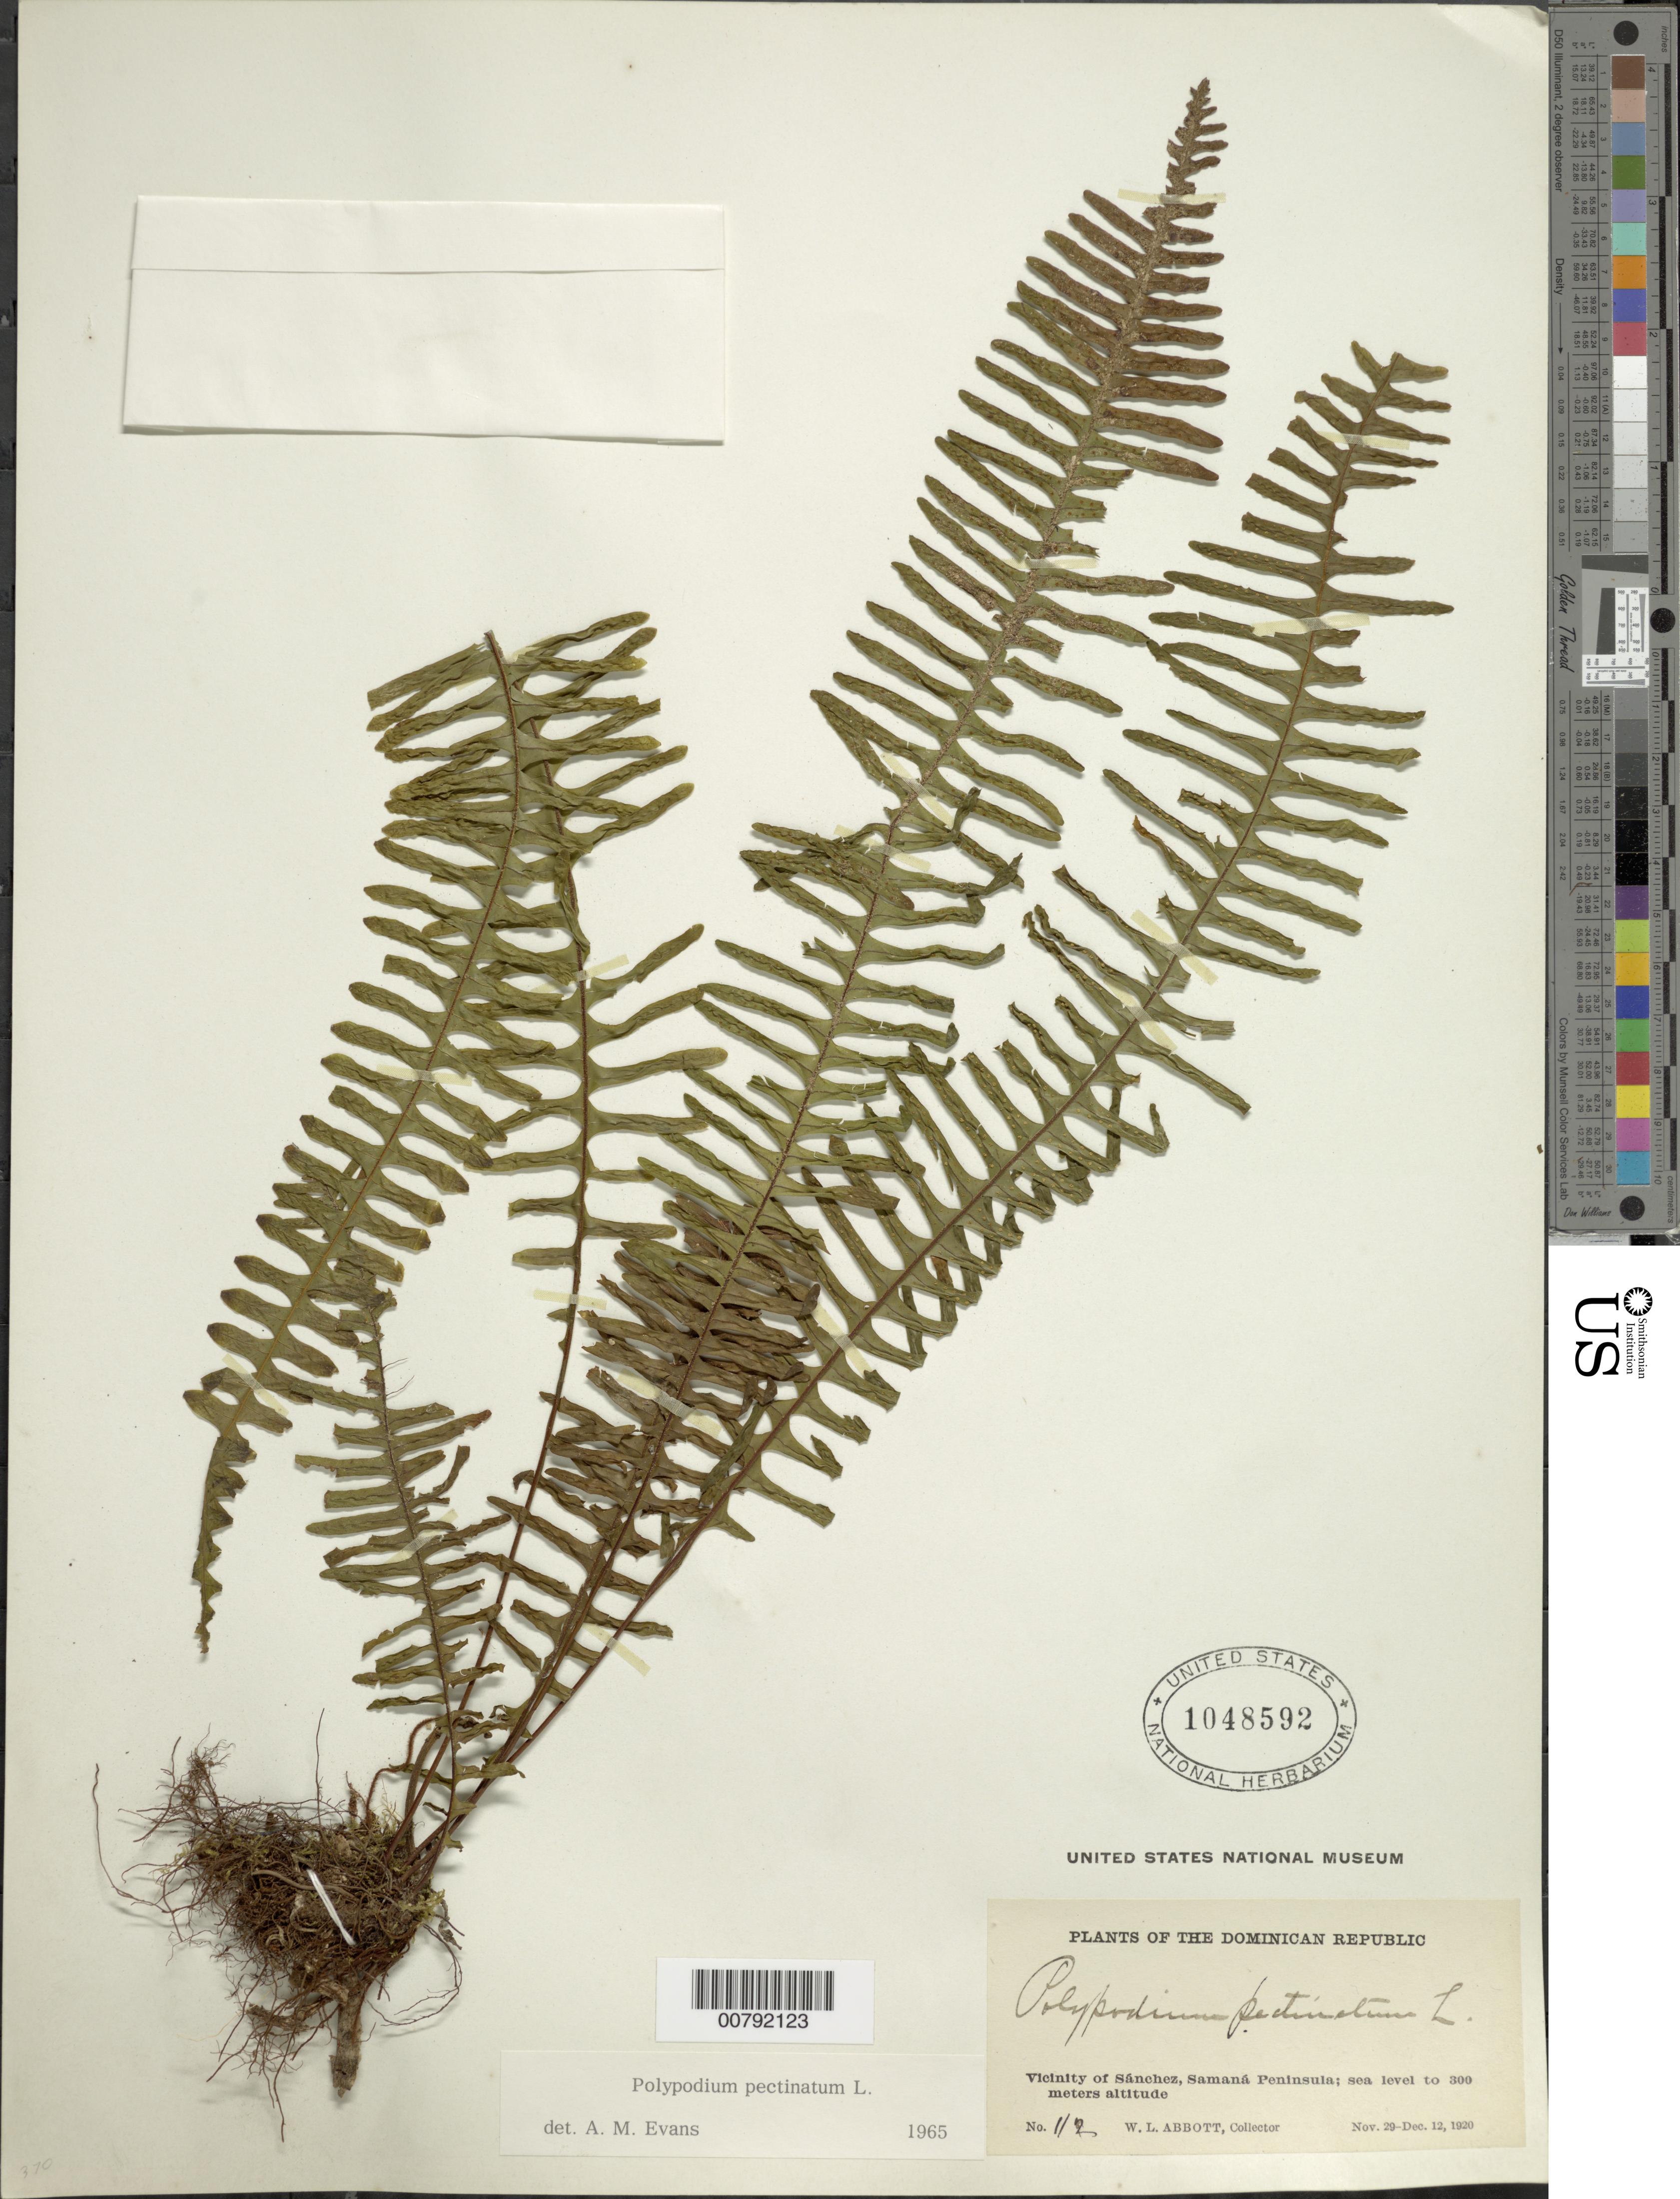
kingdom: Plantae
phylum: Tracheophyta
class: Polypodiopsida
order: Polypodiales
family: Polypodiaceae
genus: Pecluma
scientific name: Pecluma pectinata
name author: (L.) M.G. Price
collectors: W. L. Abbott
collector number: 112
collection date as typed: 29 Dec 1920 12 Dec 1920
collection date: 1920-12-12/1920-12-29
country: Dominican Republic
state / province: Samana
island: Hispaniola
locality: Sanchez, vicinity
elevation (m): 0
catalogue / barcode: US 1048592